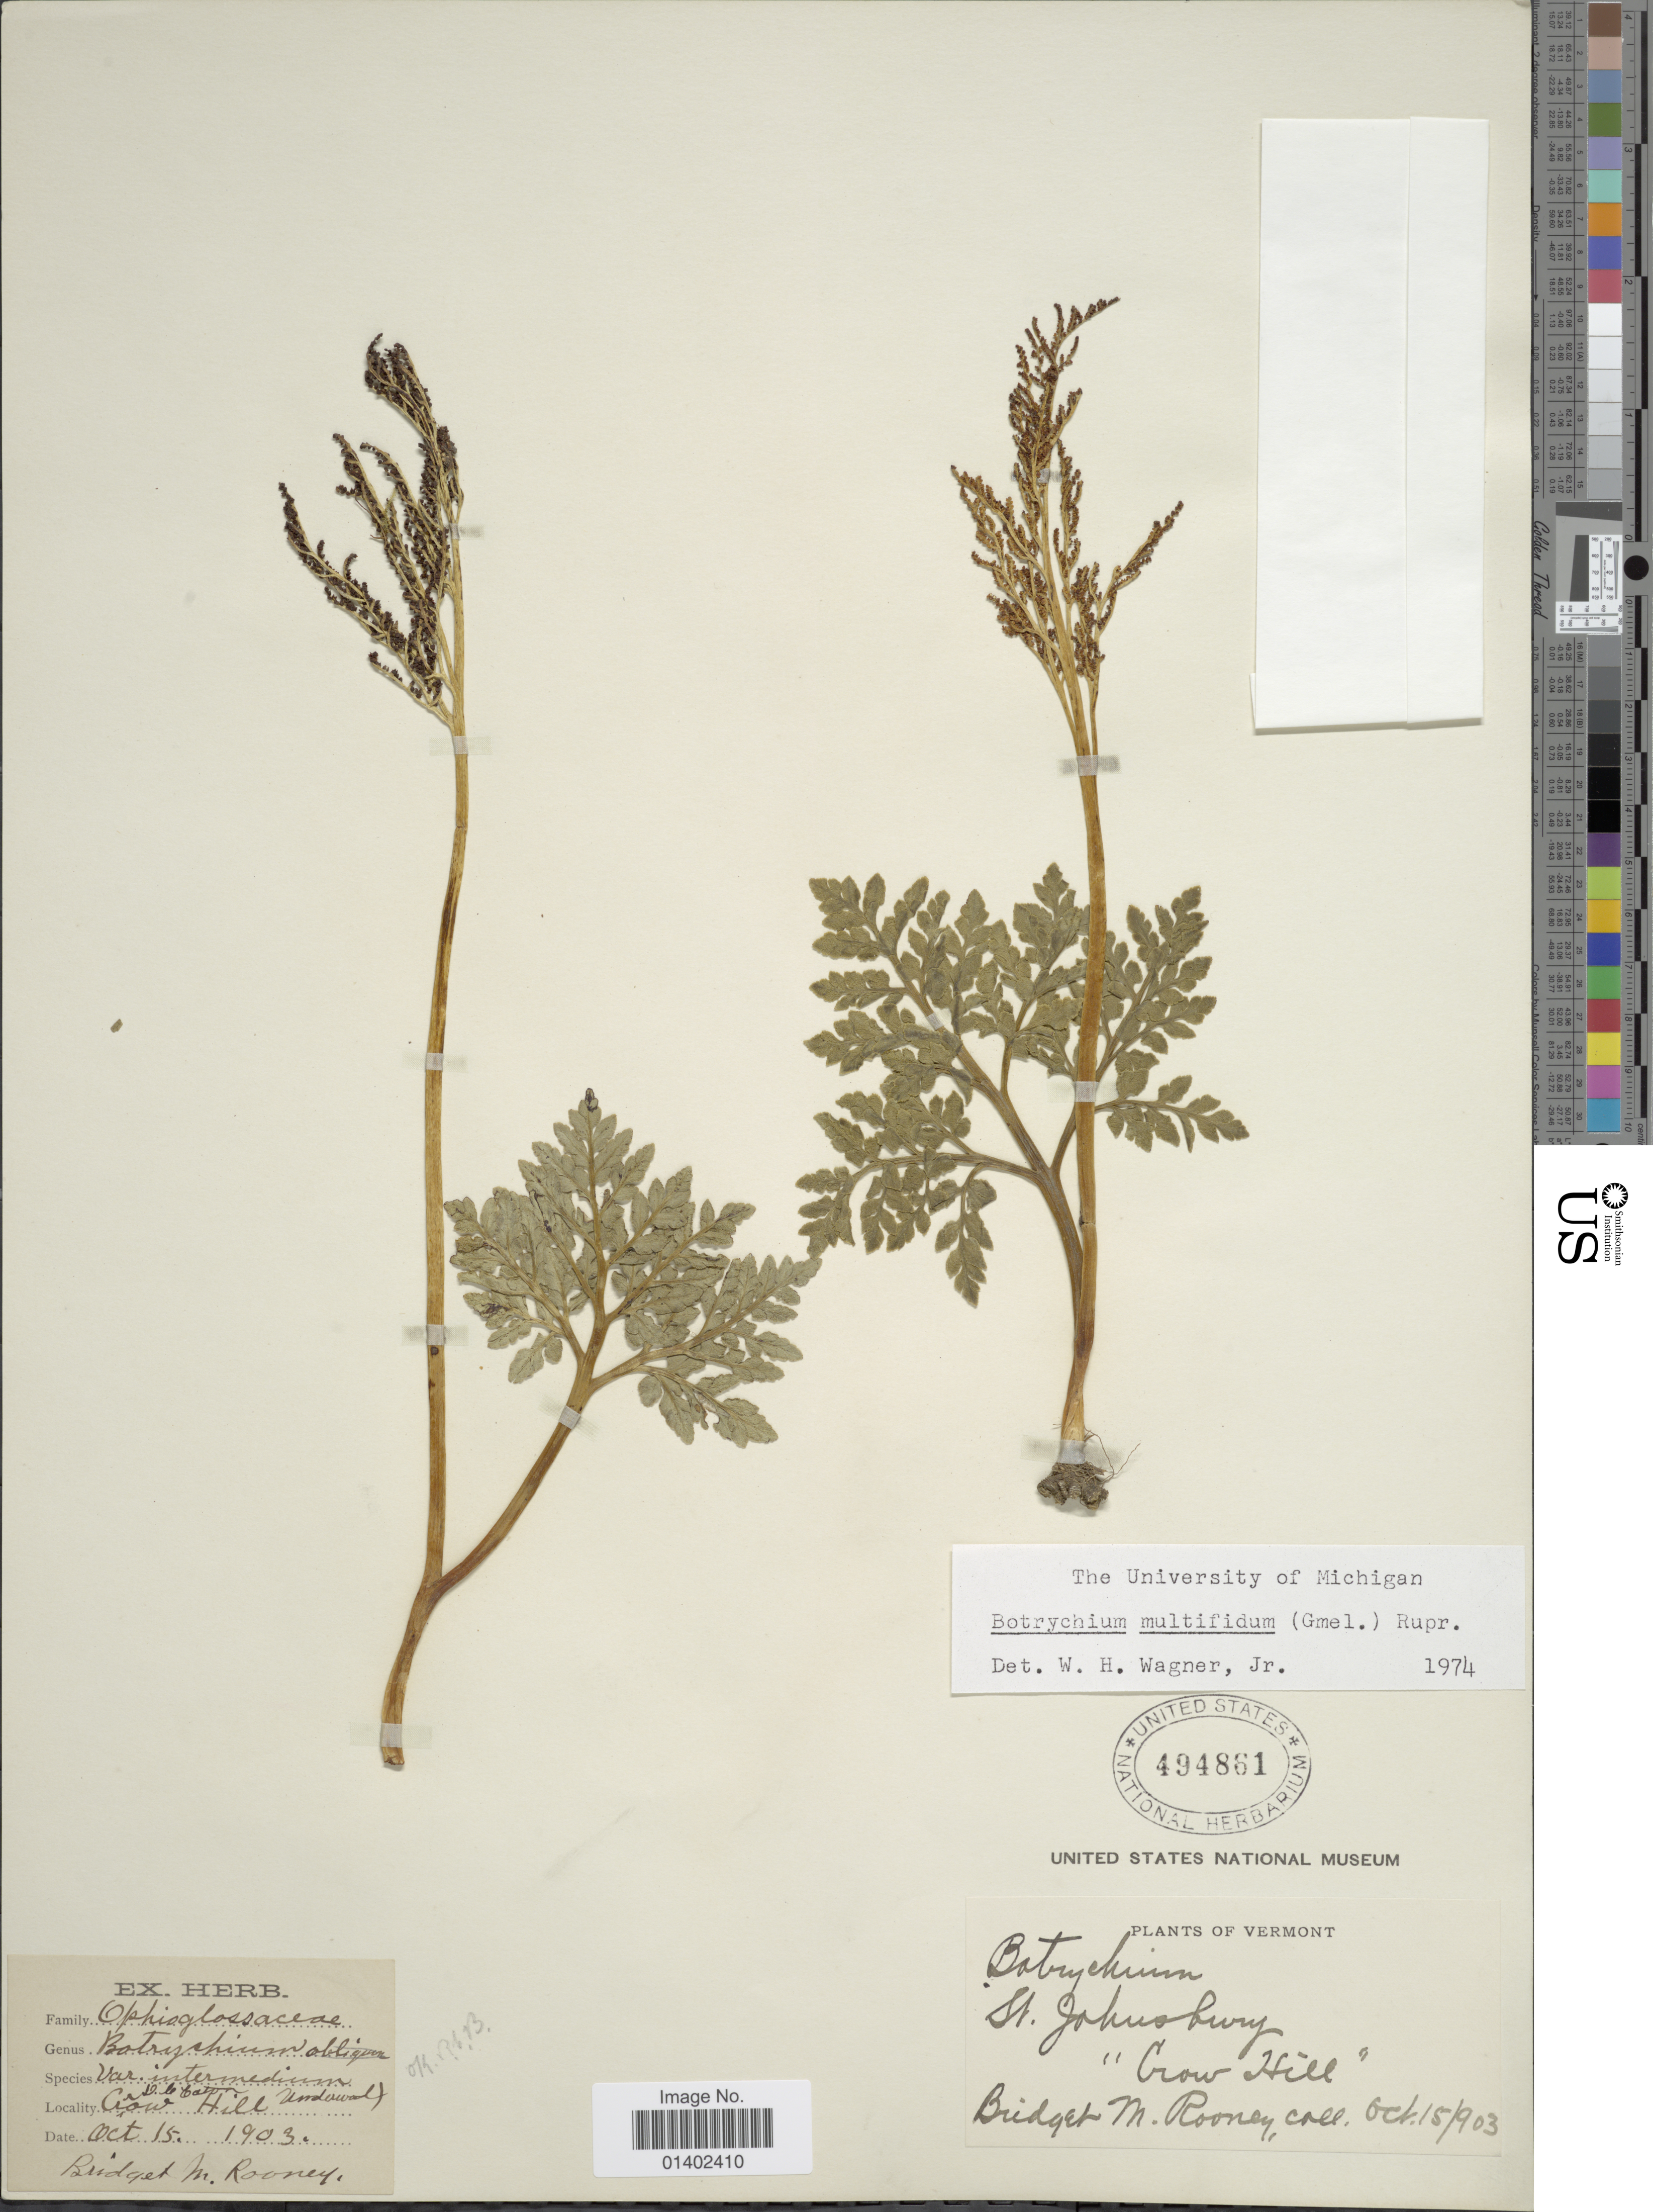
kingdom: Plantae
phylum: Tracheophyta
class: Polypodiopsida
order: Ophioglossales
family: Ophioglossaceae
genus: Botrychium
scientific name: Botrychium multifidum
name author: (J.F. Gmel.) Rupr.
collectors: B. Rooney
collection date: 1903-10-15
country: United States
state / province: Vermont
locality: St Johnsbury, "Crow Hill"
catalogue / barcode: US 494861